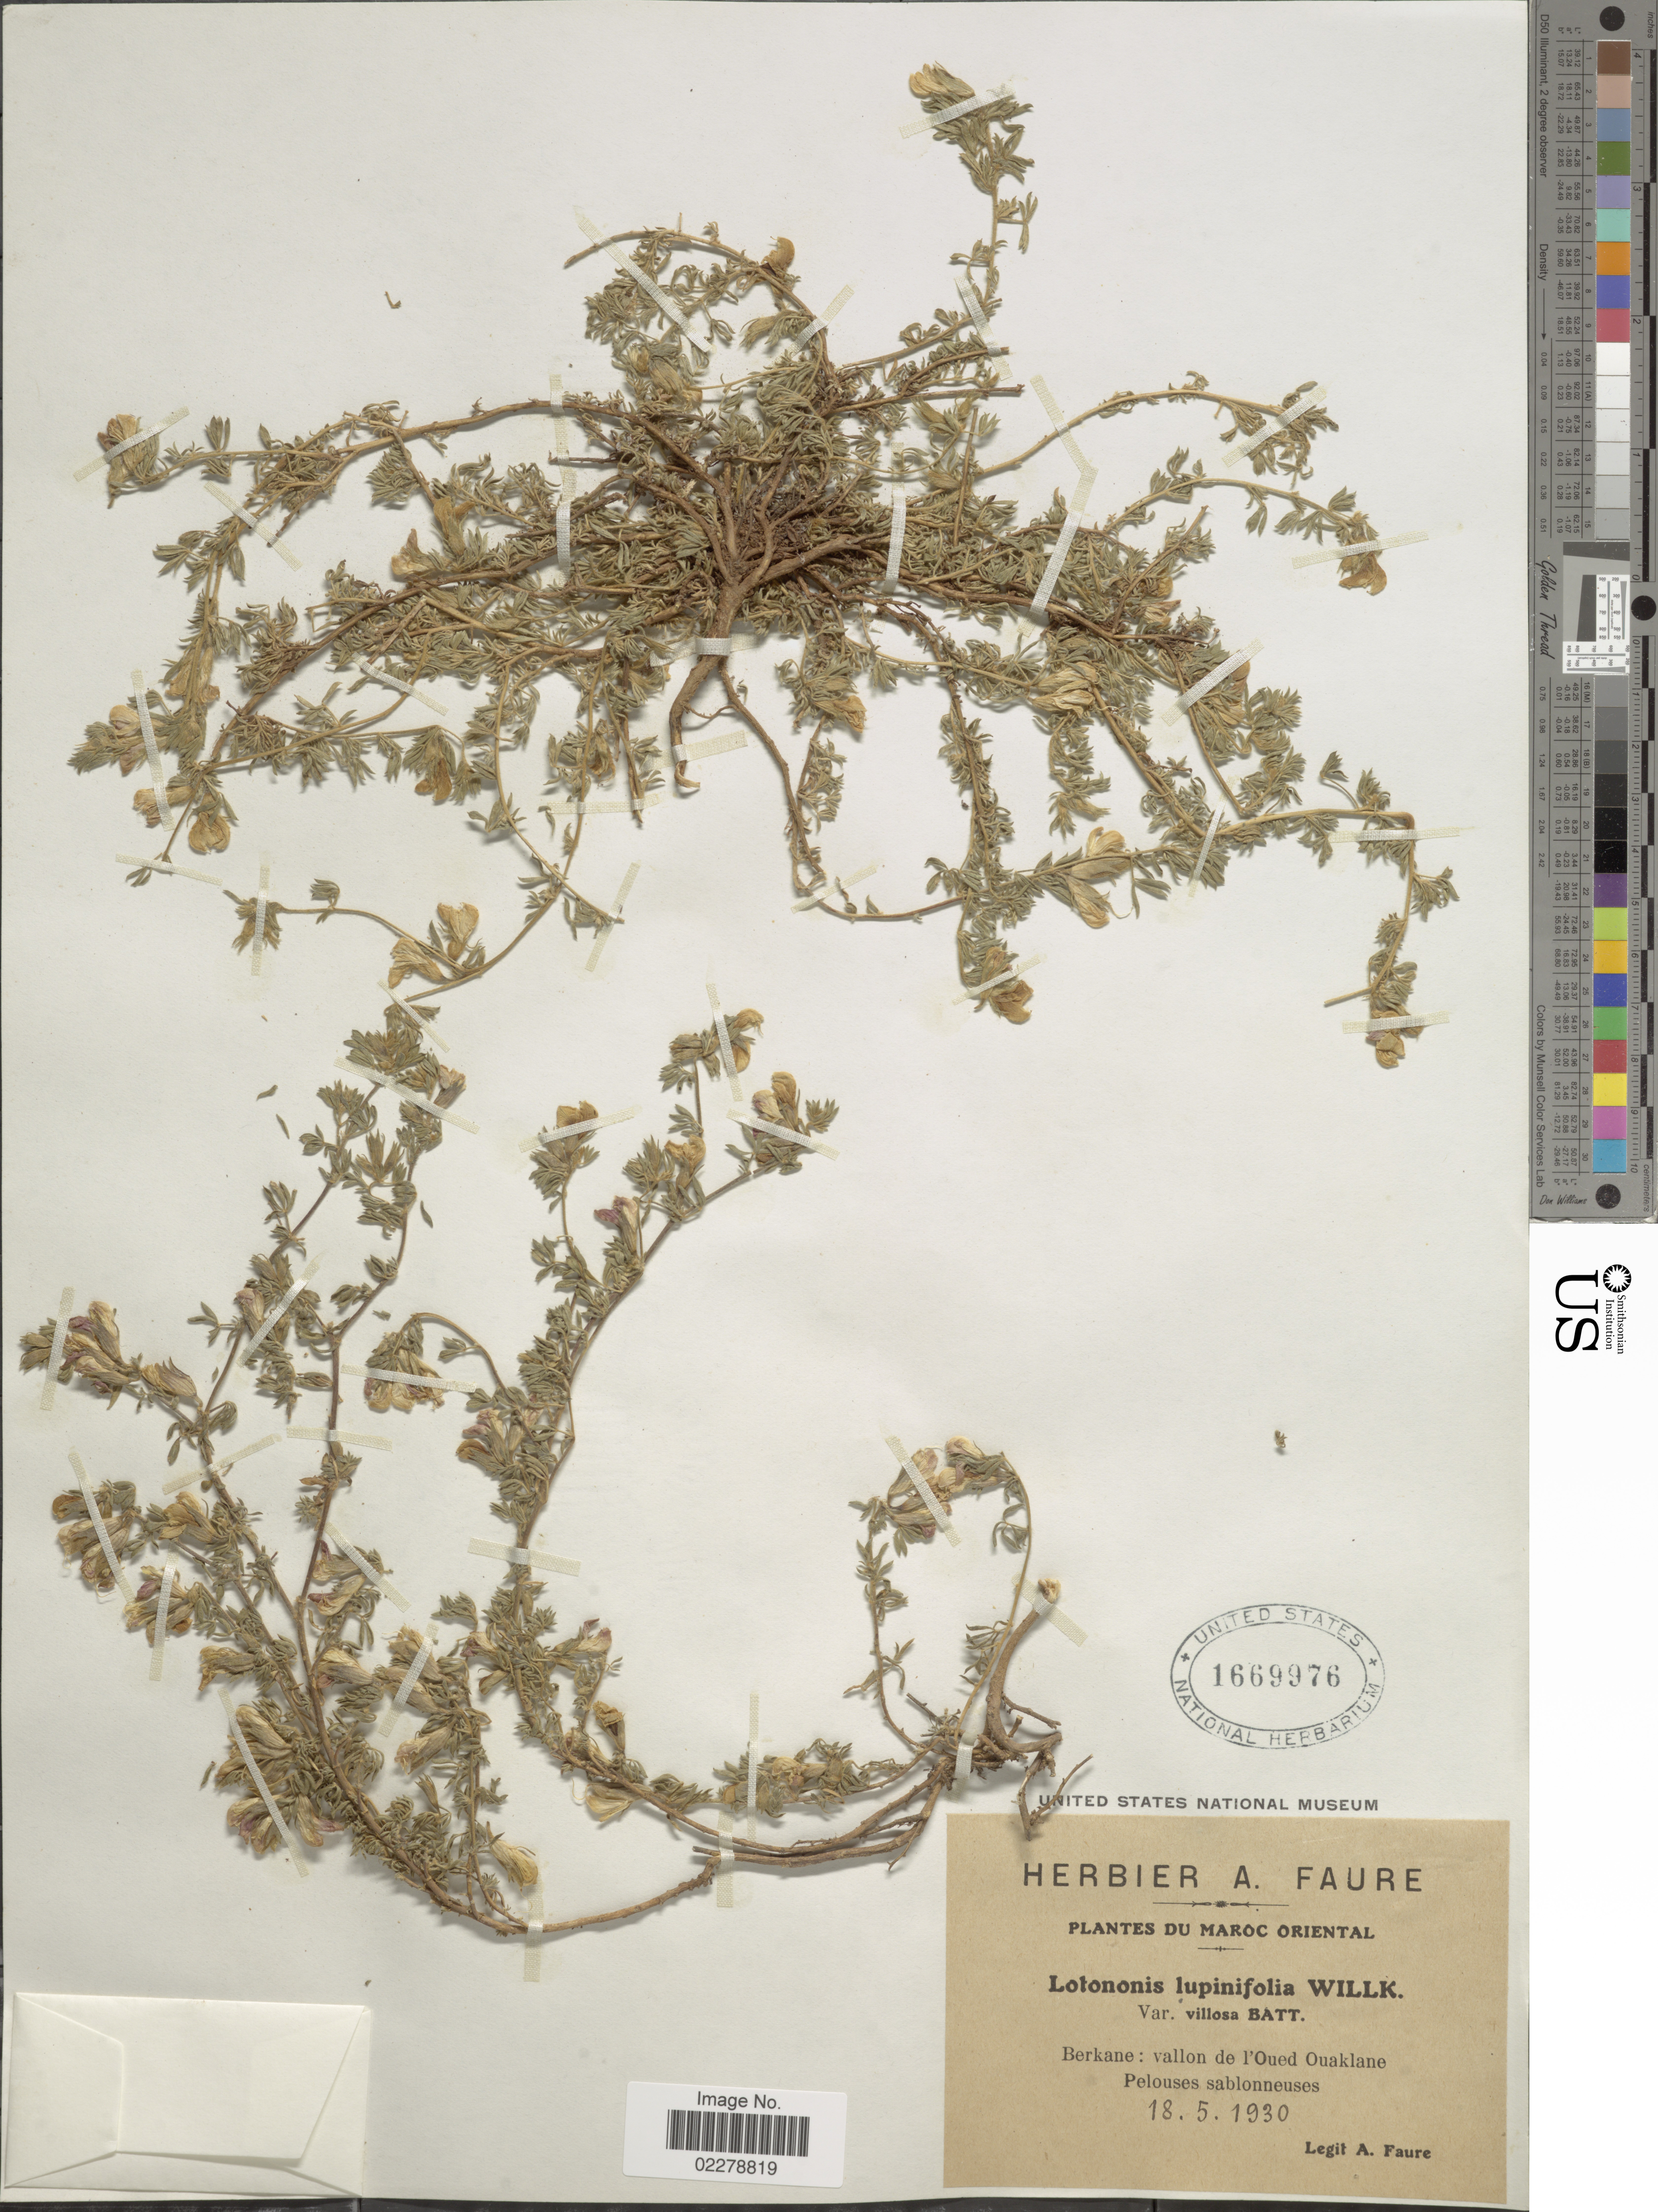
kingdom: Plantae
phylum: Tracheophyta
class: Magnoliopsida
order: Fabales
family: Fabaceae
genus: Lotononis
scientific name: Lotononis lupinifolia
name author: (Boiss.) Benth.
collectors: A. Faure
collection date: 1930-05-18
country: Morocco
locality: Maroc oriental. Berkane: vallon de l'Oued Ouaklane. Pelouses sablonneuses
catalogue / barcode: US 1669976